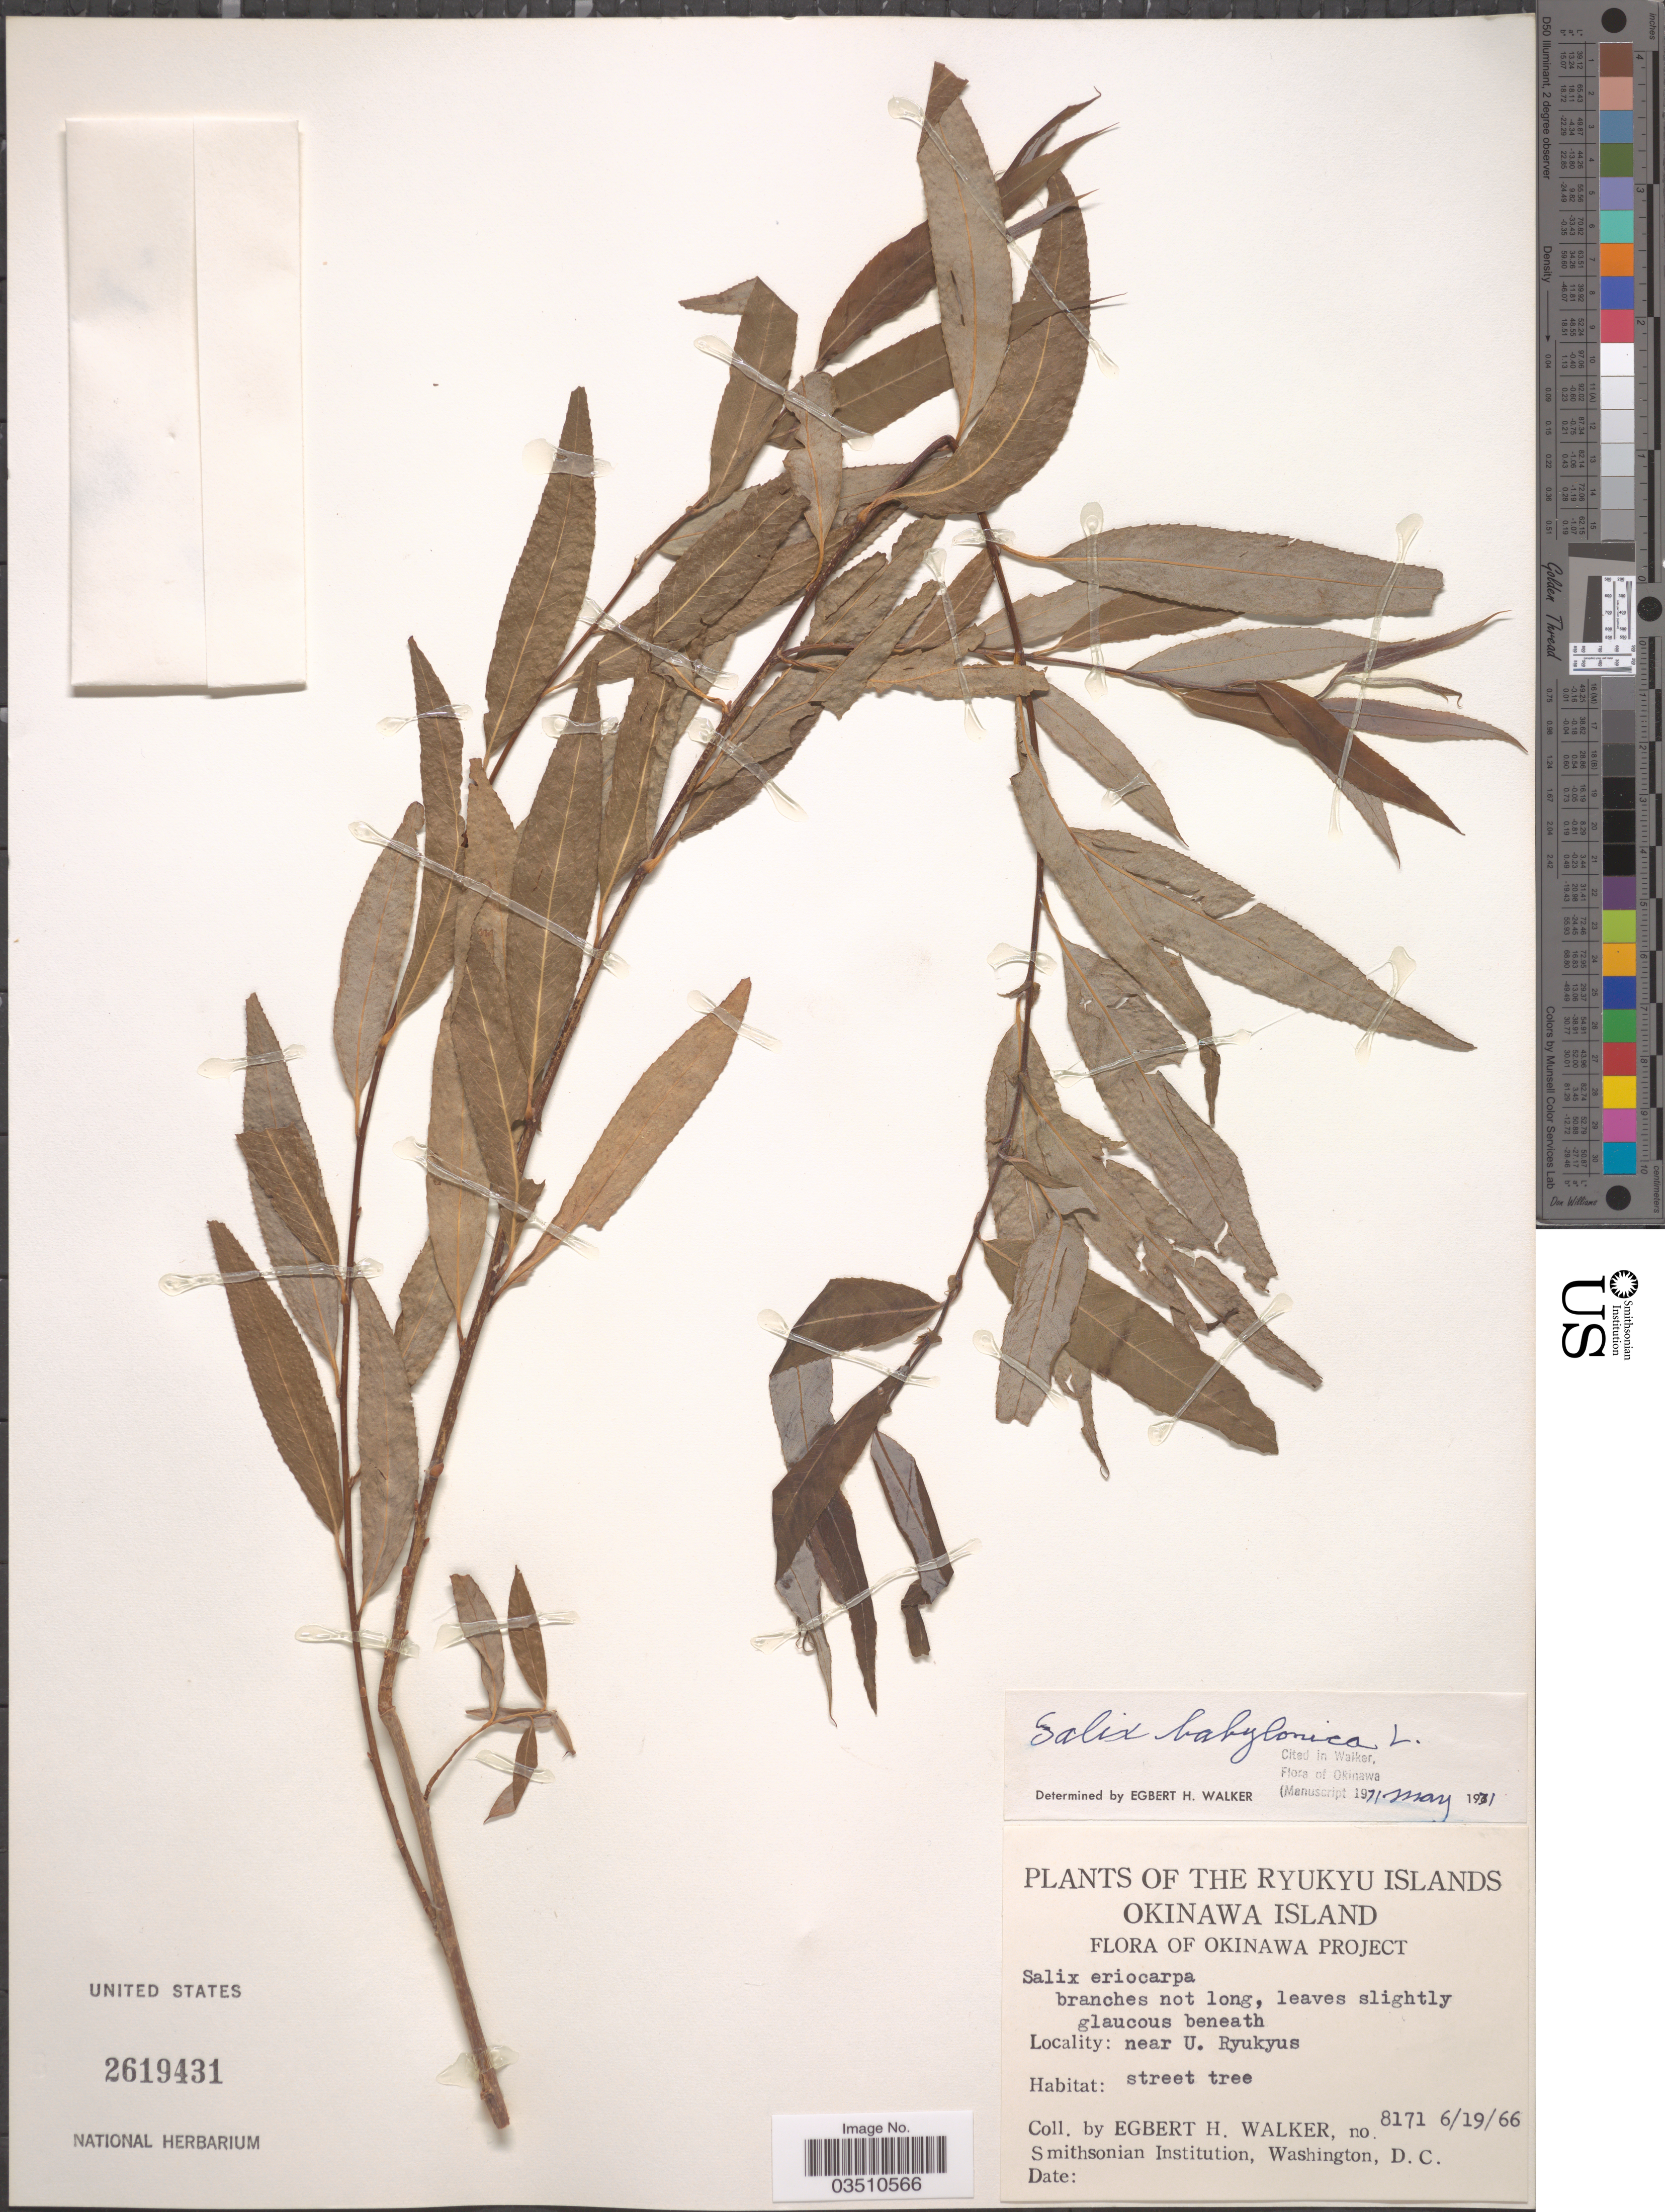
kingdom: Plantae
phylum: Tracheophyta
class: Magnoliopsida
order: Malpighiales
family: Salicaceae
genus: Salix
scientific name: Salix babylonica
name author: L.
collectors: E. H. Walker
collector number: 8171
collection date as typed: Transcribed d/m/y: 19/6/66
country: Japan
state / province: Okinawa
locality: Ryukyu Islands. Okinawa Island. Near U. Ryukyus.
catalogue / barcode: US 2619431